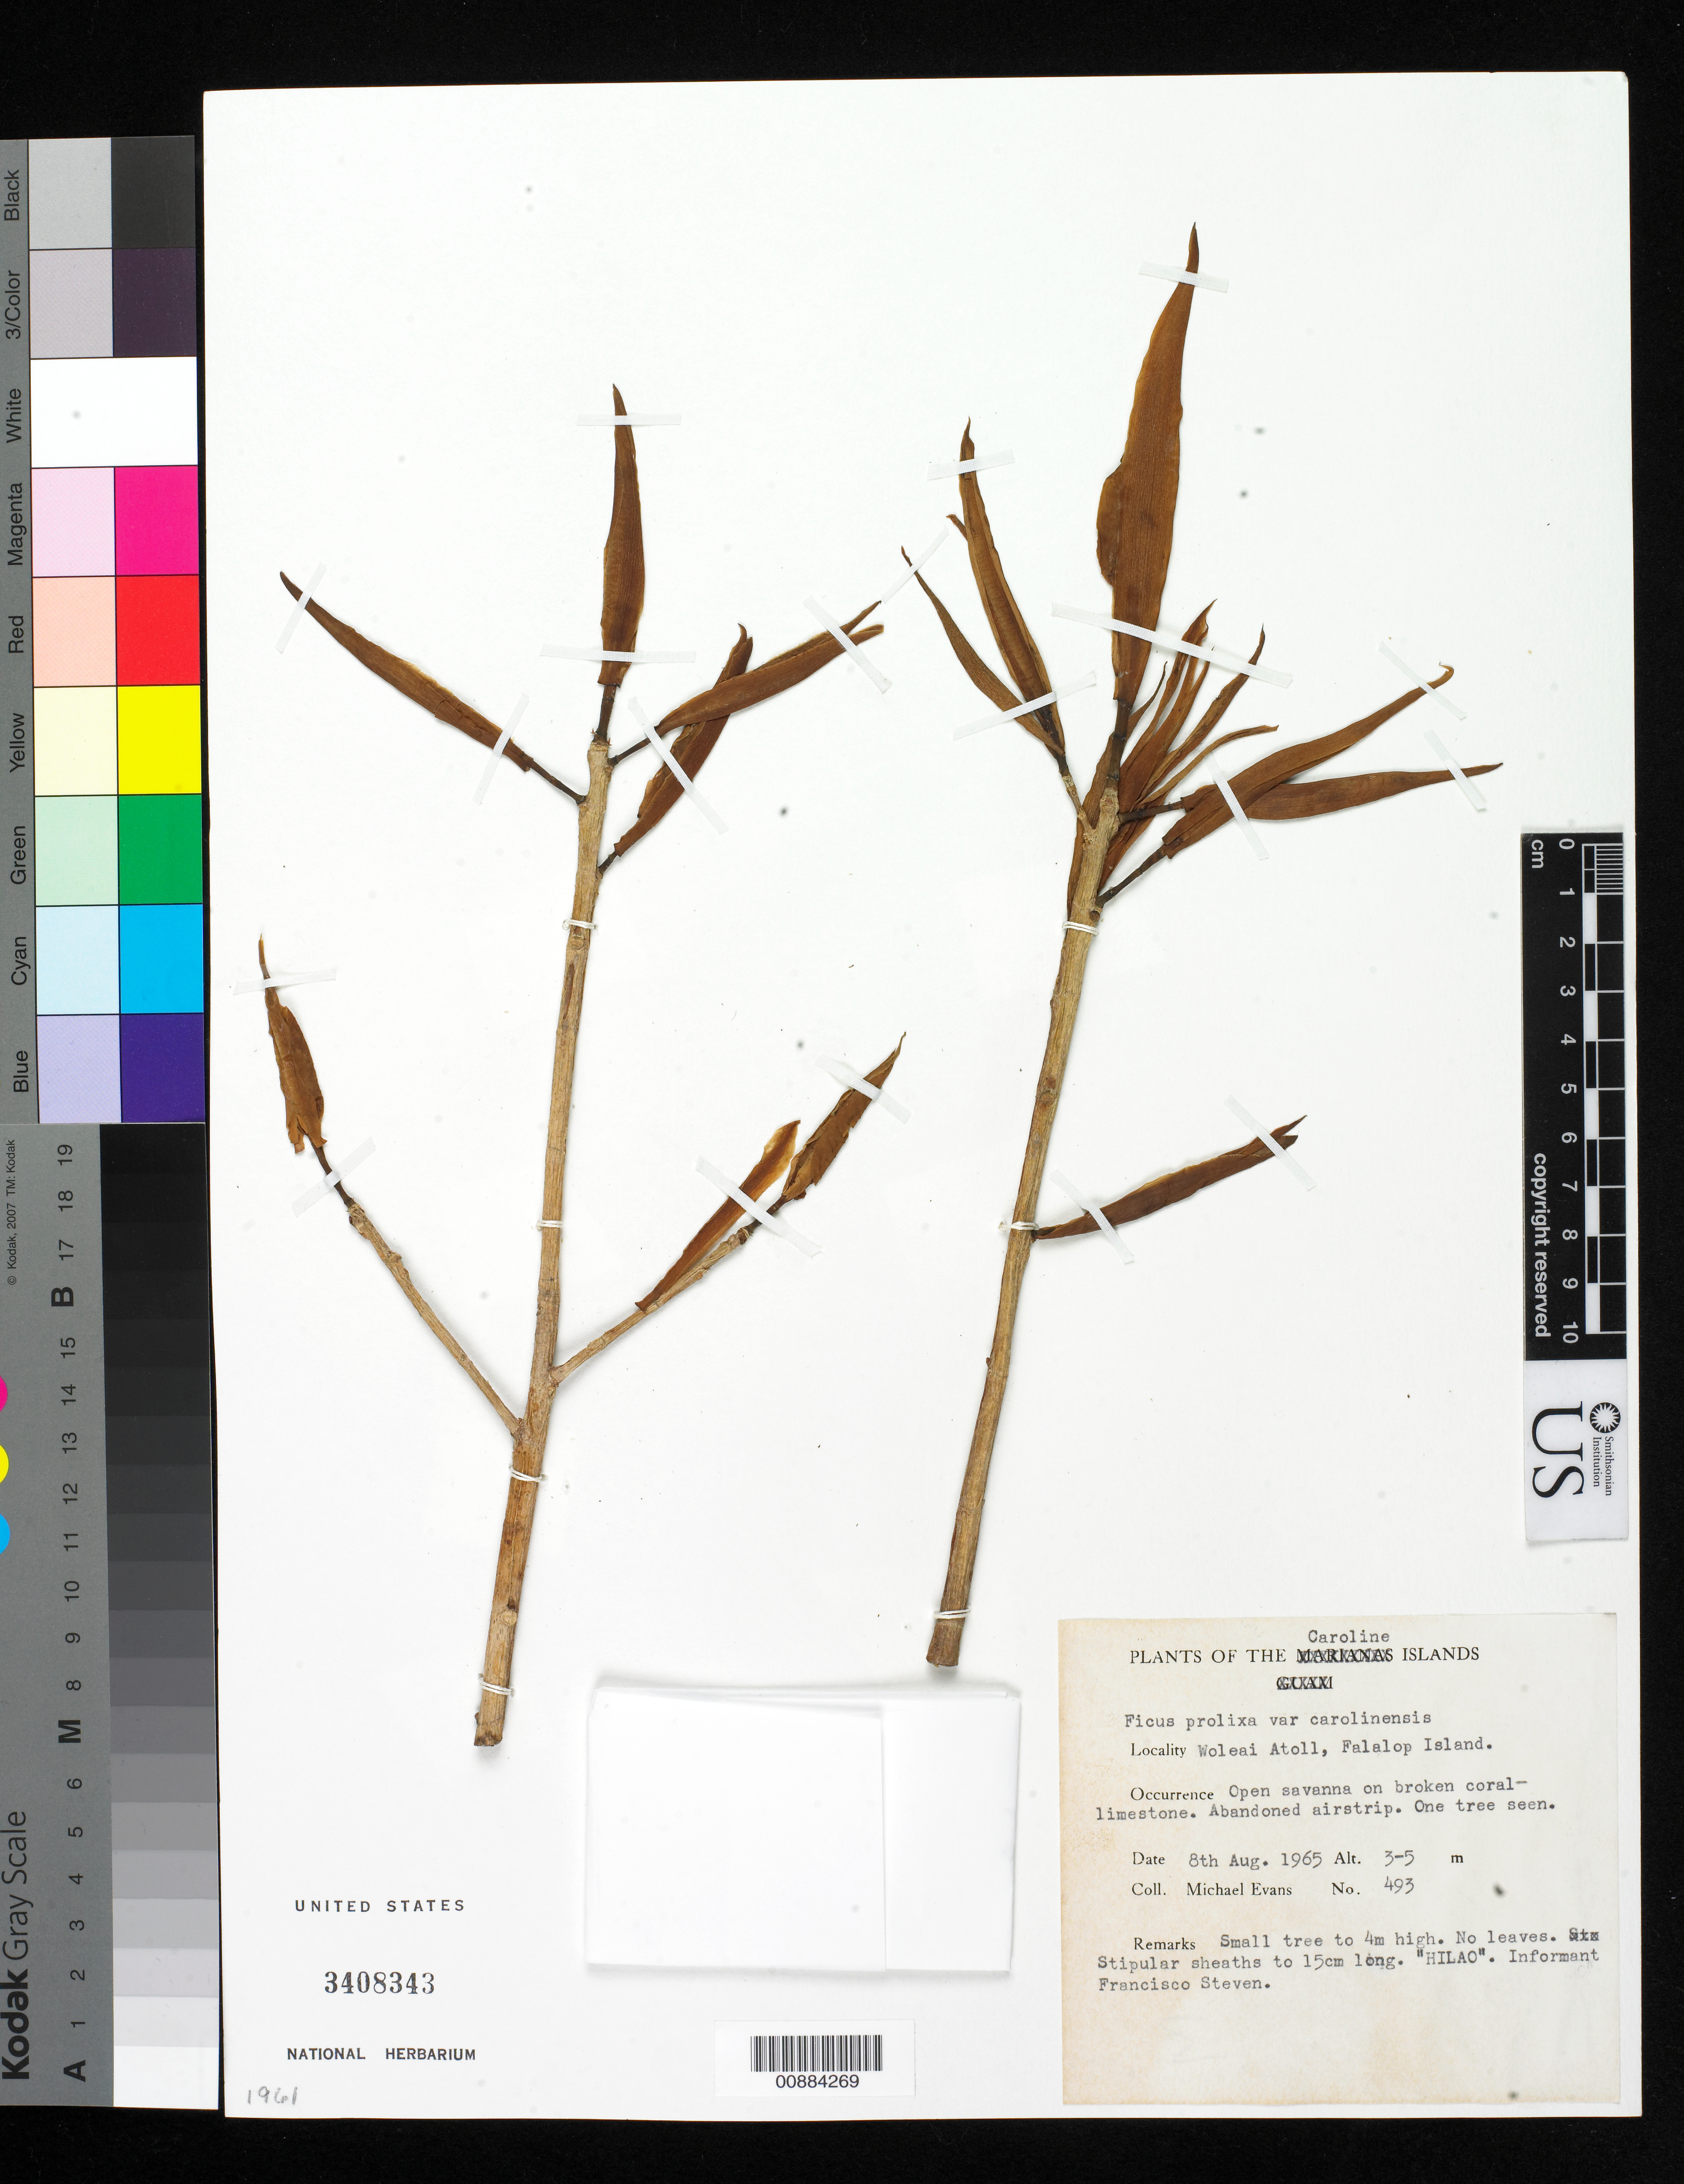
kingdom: Plantae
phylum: Tracheophyta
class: Magnoliopsida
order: Rosales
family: Moraceae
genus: Ficus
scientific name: Ficus prolixa var. carolinensis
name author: (Warb.) Fosberg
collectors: M. Evans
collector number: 493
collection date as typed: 08 Aug 1965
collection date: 1965-08-08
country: Micronesia, Federated States of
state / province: Yap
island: Woleai Atoll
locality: Falalop Islet. Abandoned airstrip. One tree seen.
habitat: Open savanna on broken coral-limestone. Abandoned airstrip. One tree seen.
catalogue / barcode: US 3408343